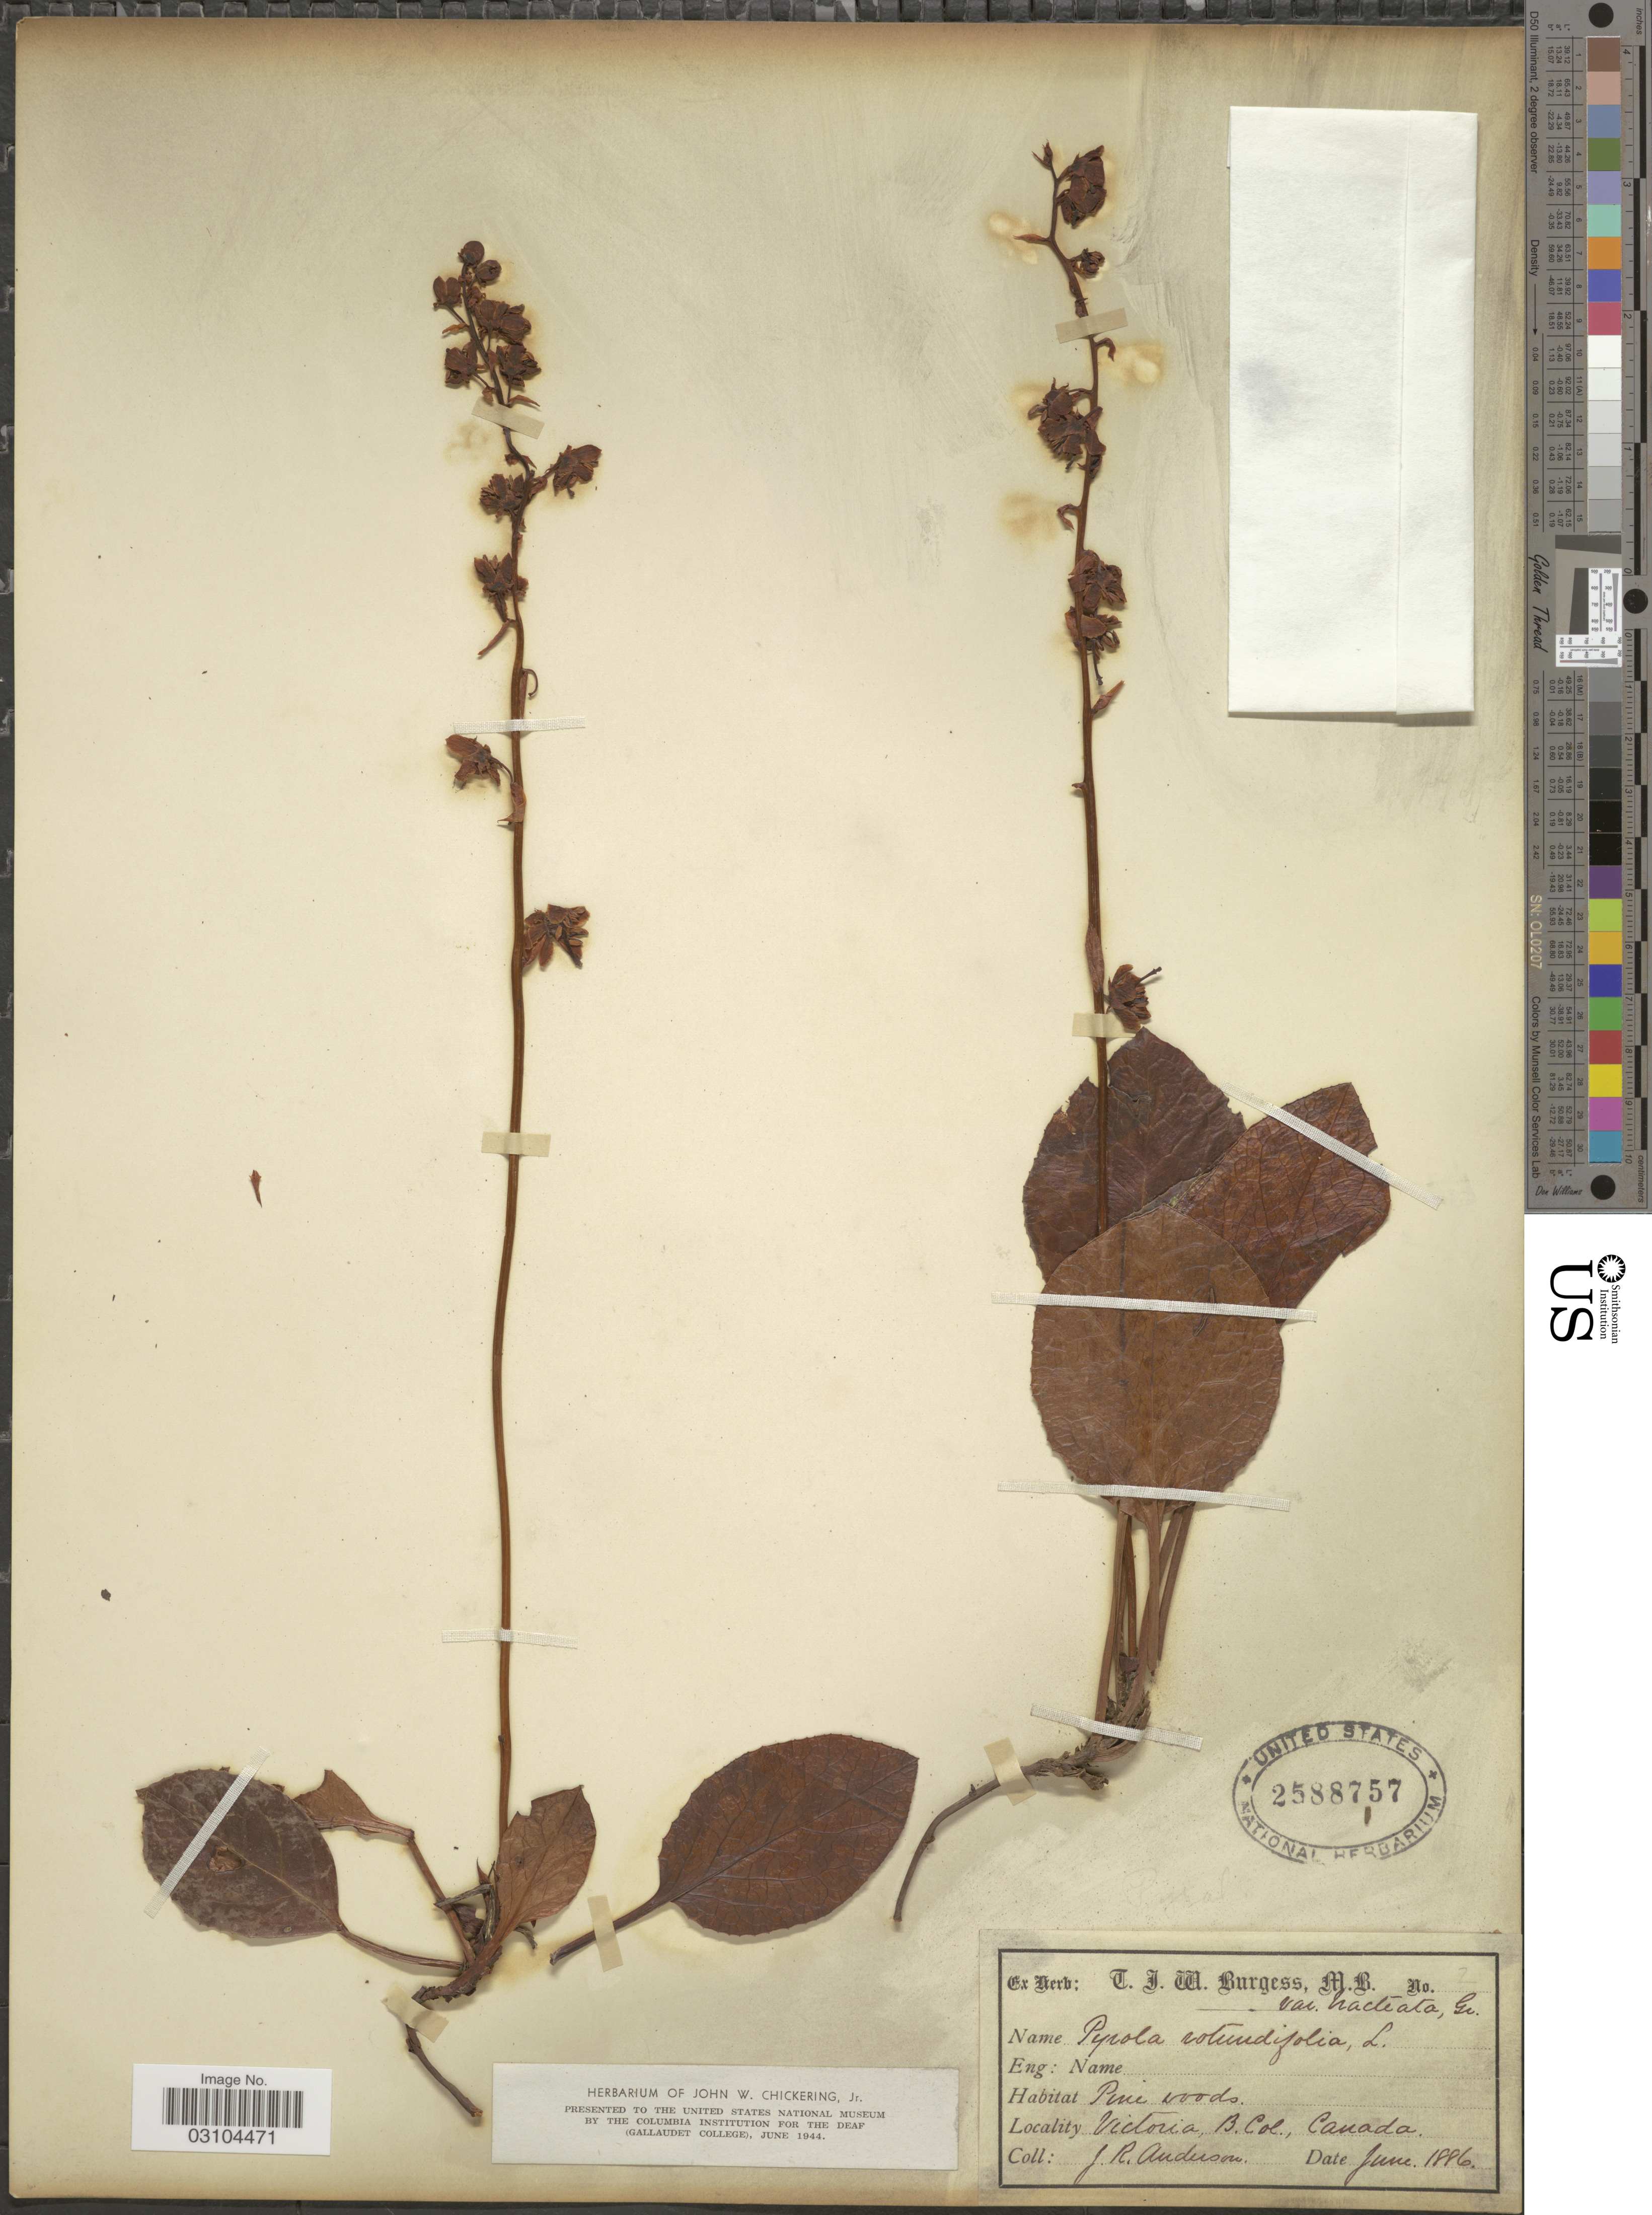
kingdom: Plantae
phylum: Tracheophyta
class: Magnoliopsida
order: Ericales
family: Ericaceae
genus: Pyrola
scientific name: Pyrola rotundifolia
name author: L.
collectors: J. R. Anderson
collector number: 2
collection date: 1886-06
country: Canada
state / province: British Columbia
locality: Victoria, B. Col.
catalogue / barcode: US 2588757